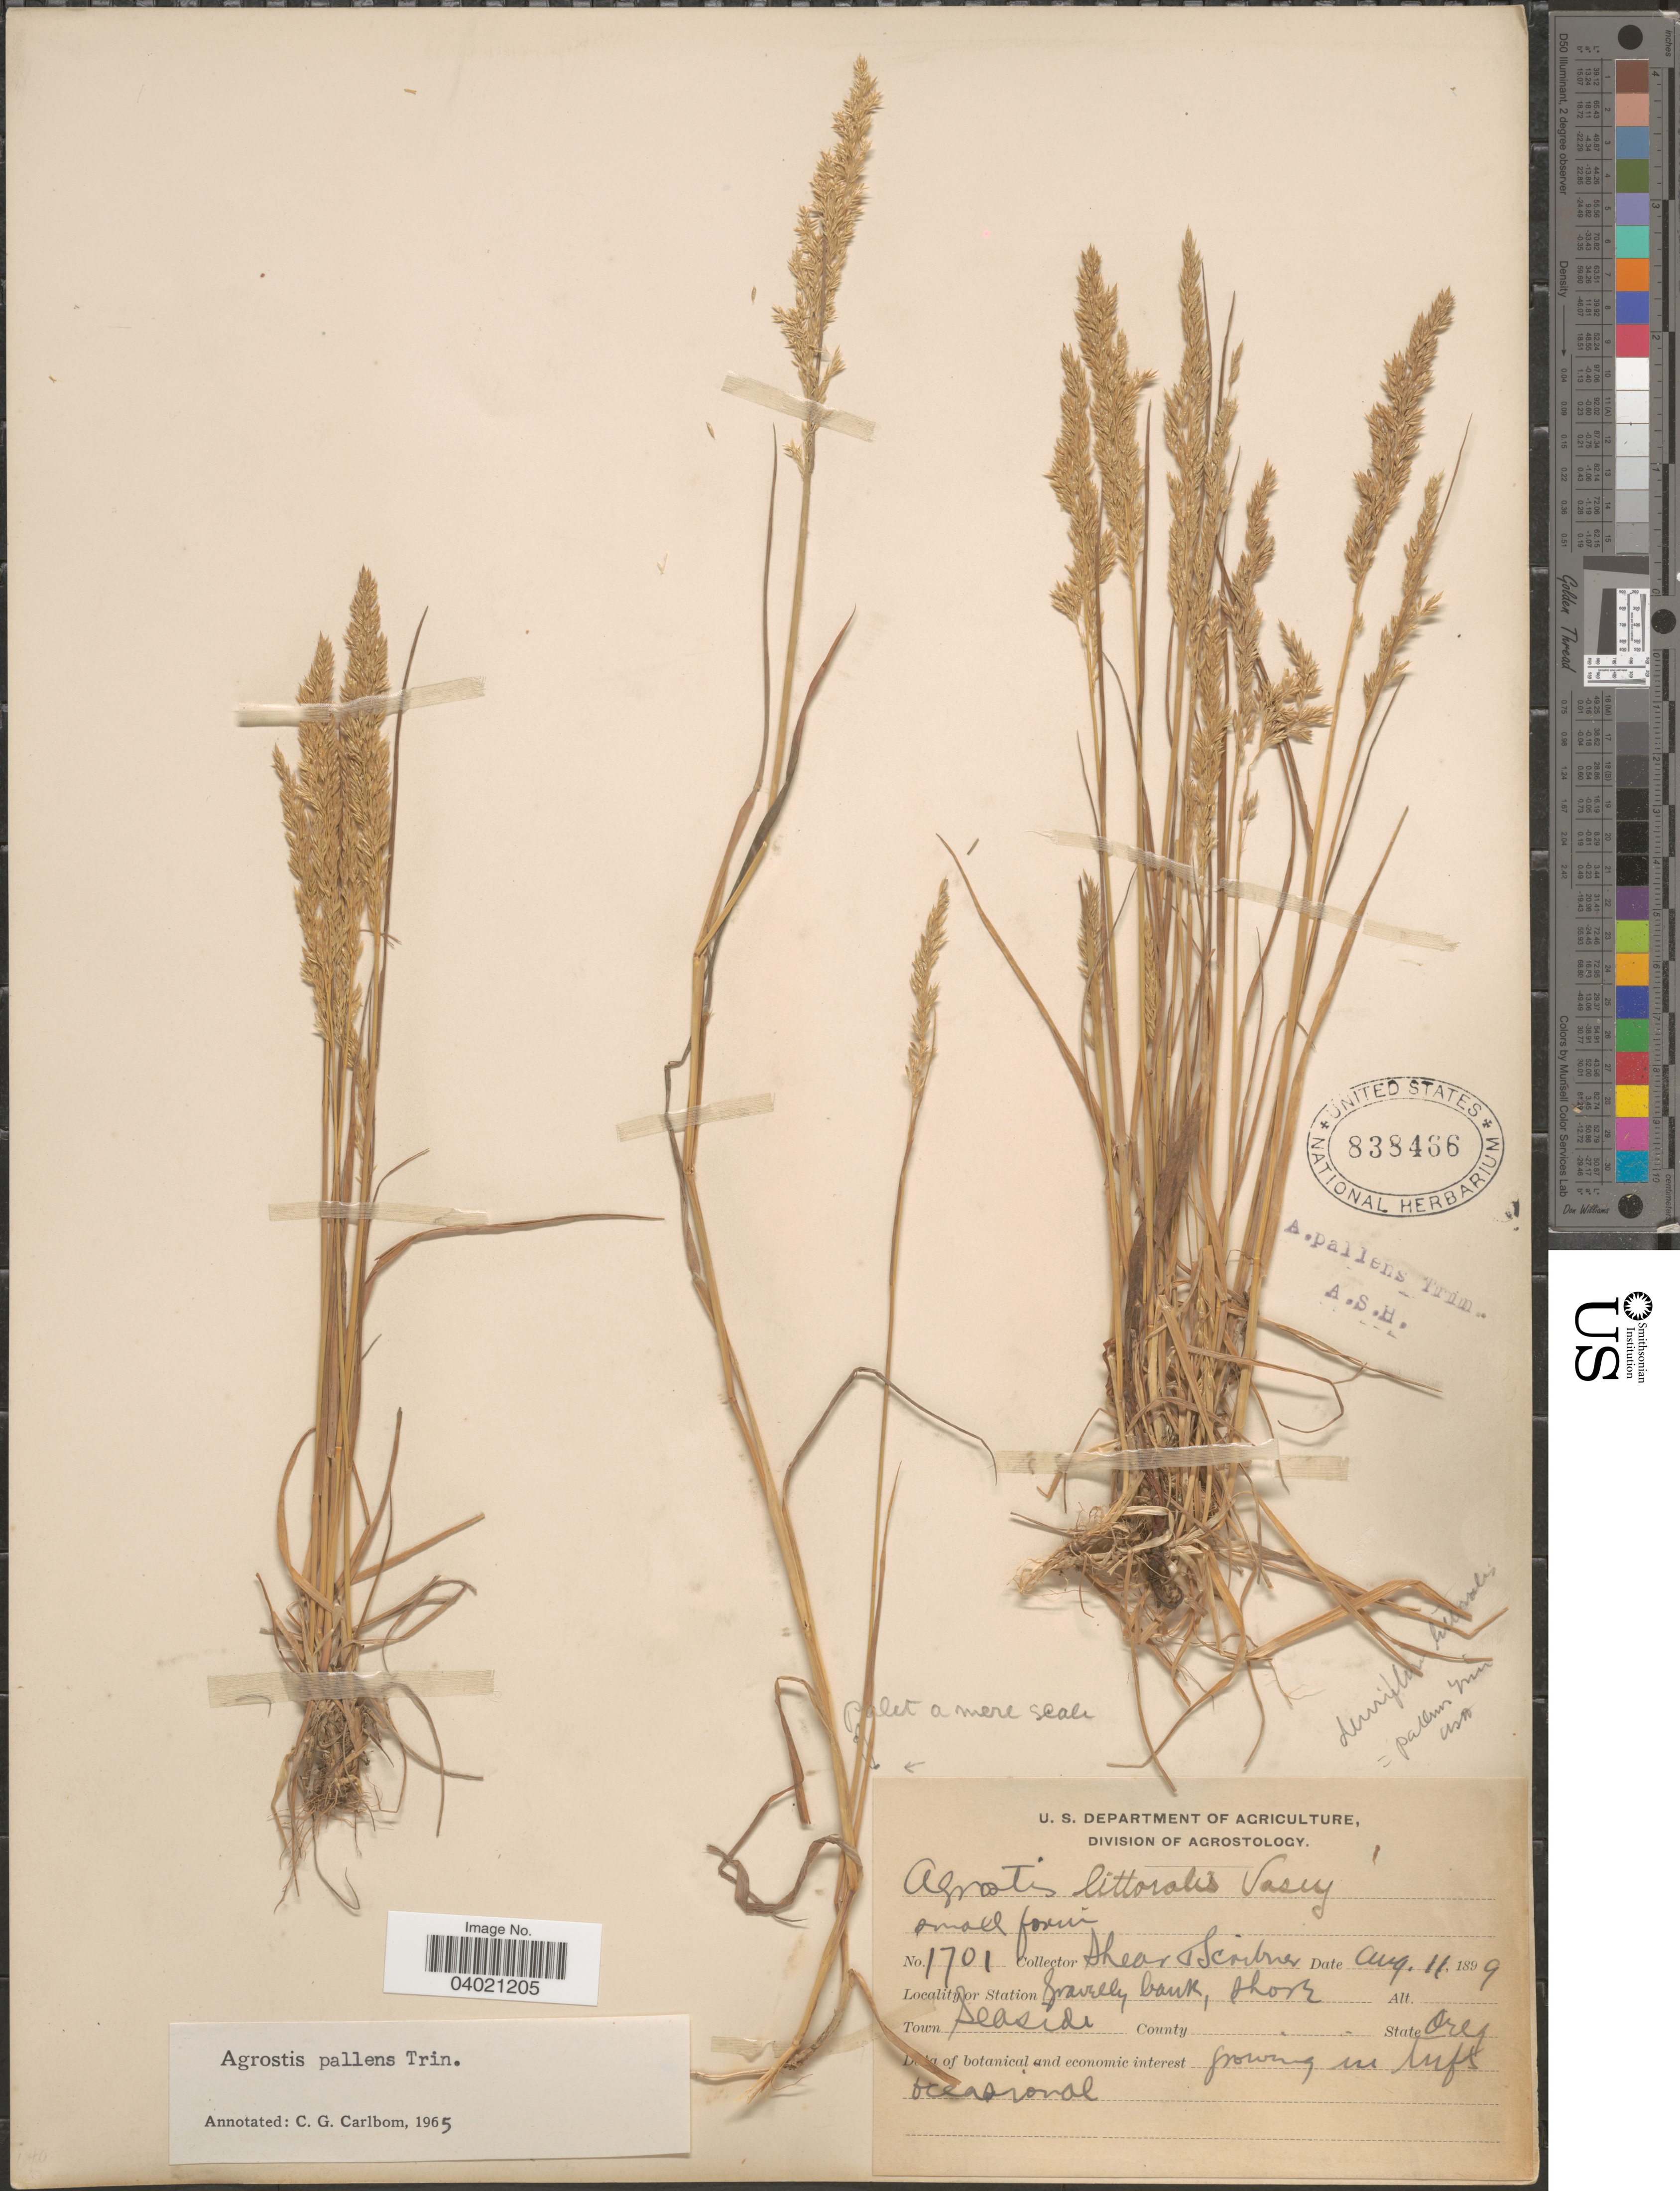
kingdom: Plantae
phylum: Tracheophyta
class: Liliopsida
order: Poales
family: Poaceae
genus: Agrostis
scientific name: Agrostis pallens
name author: Trin.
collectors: -- Shear & Scribner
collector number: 1701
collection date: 1899-08-11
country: United States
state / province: Oregon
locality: Town Seaside.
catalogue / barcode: US 838466